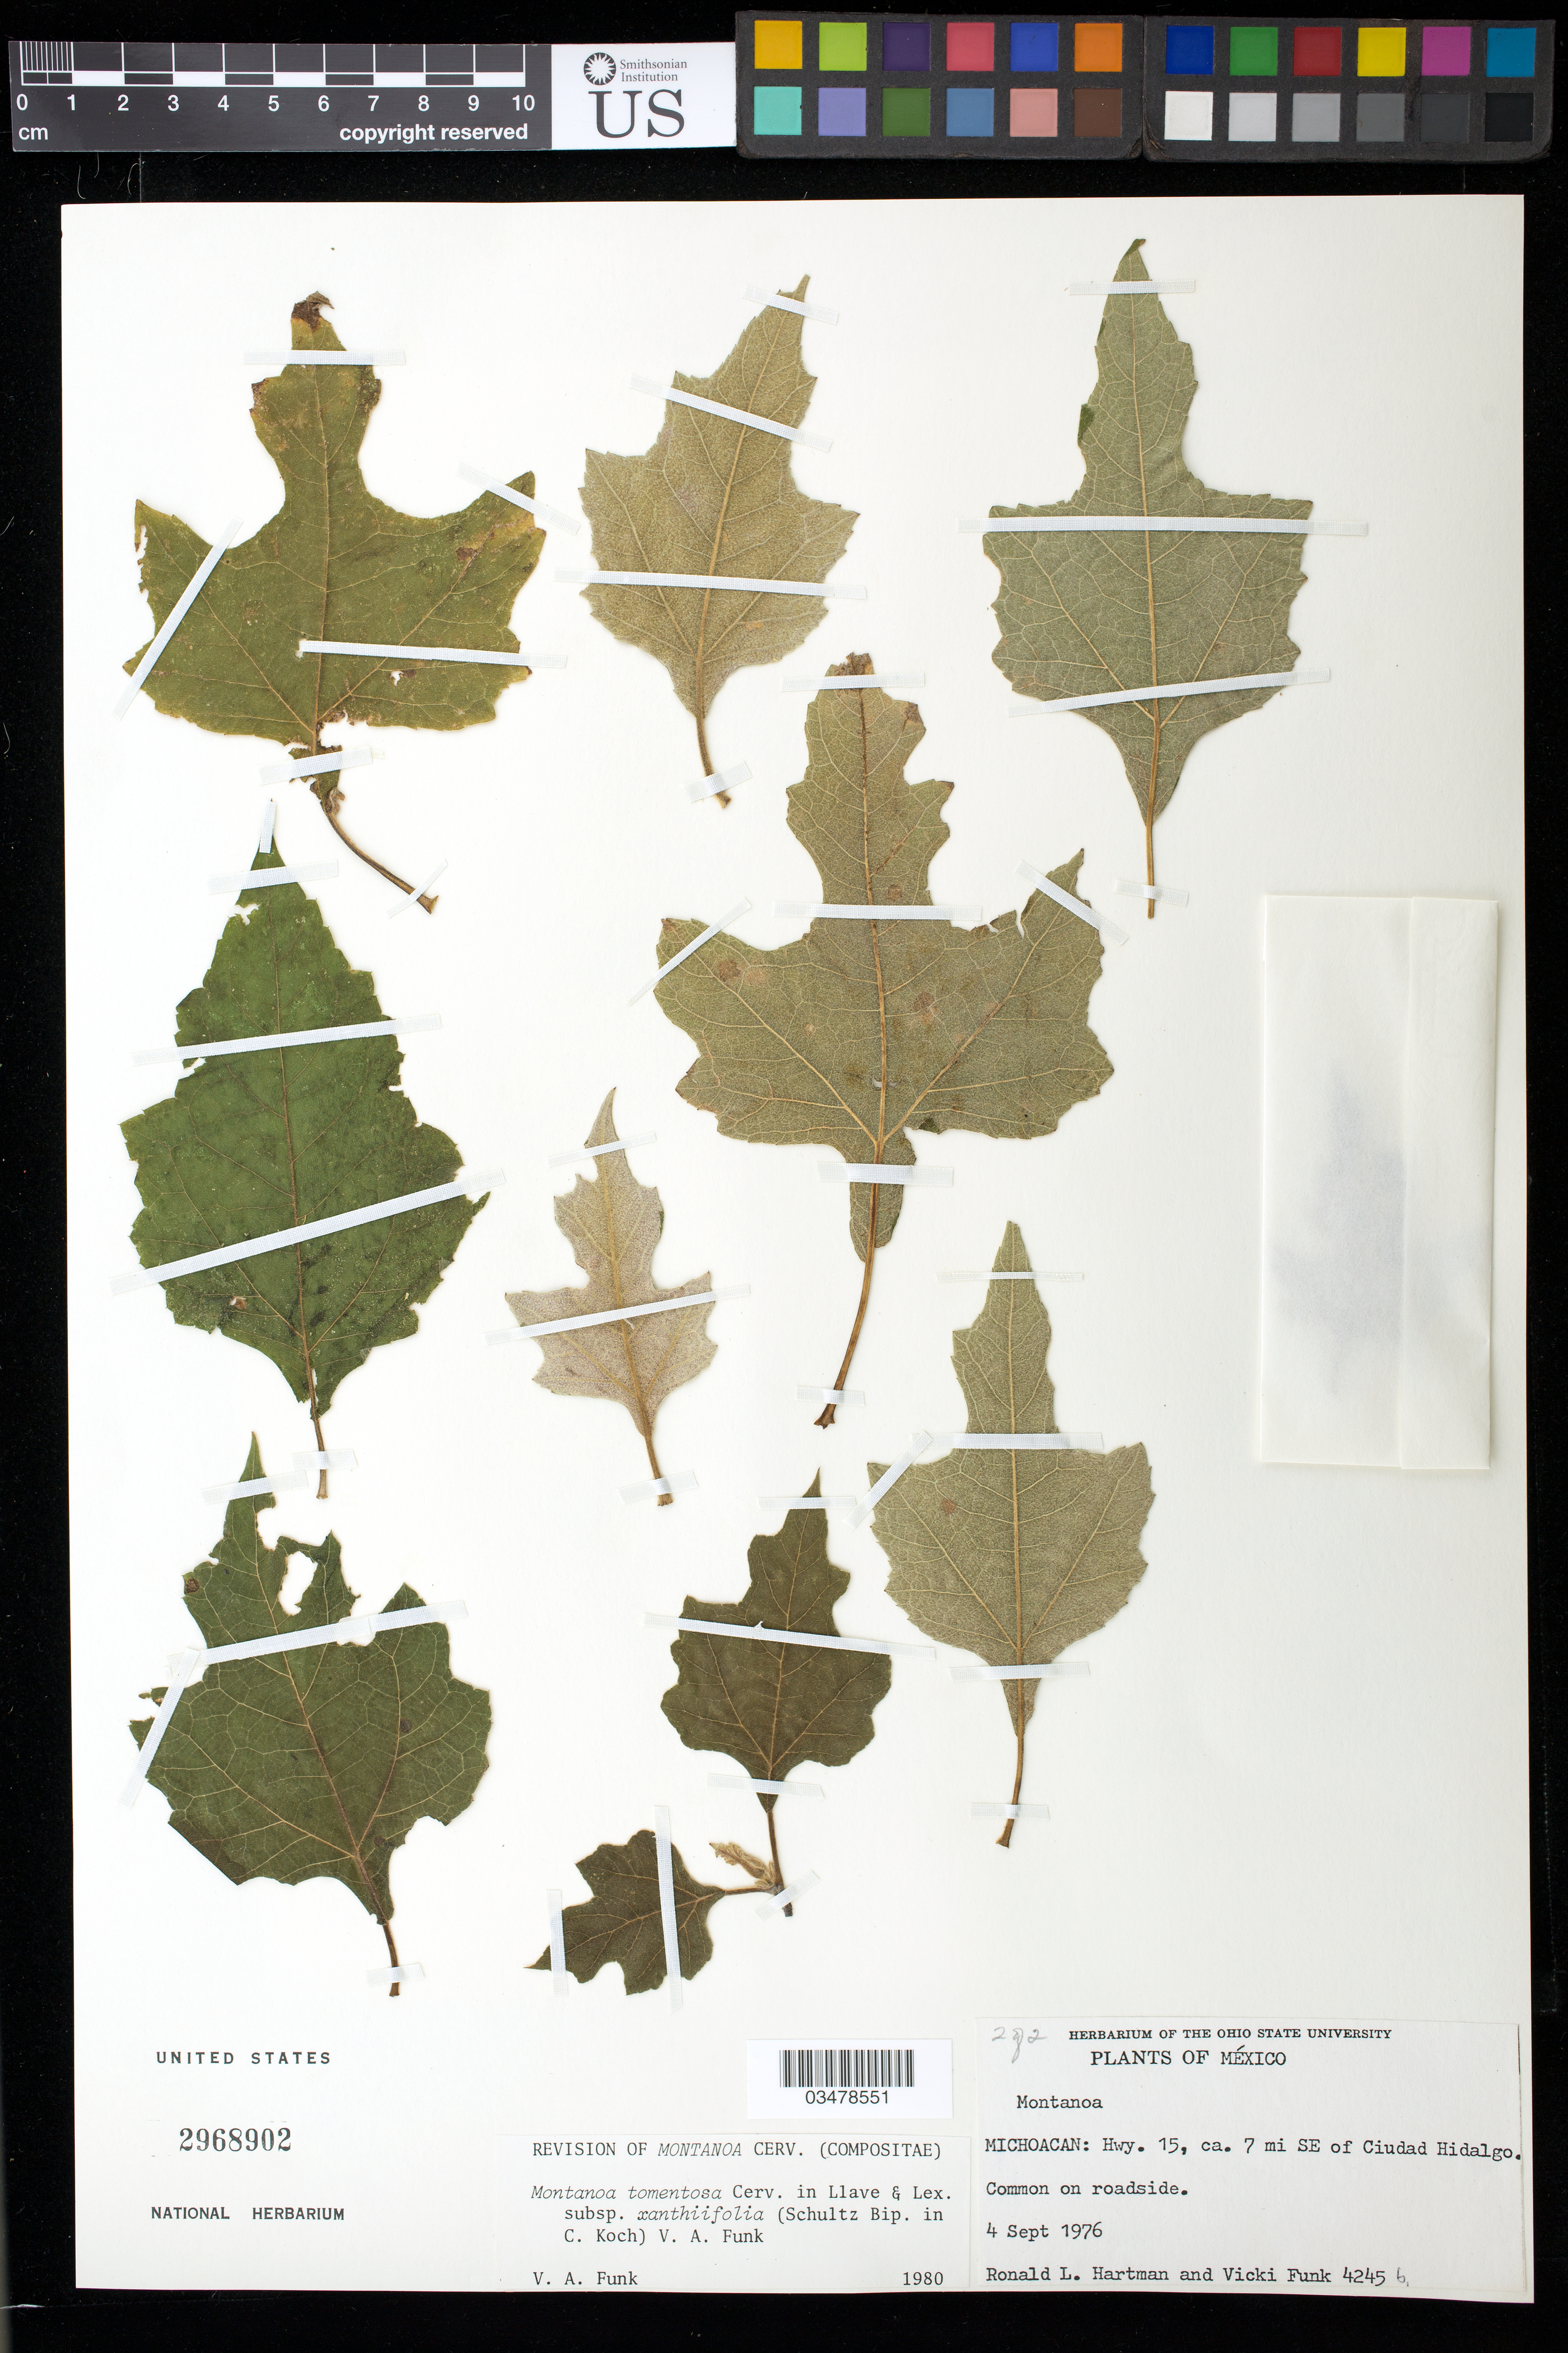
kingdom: Plantae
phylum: Tracheophyta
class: Magnoliopsida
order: Asterales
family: Asteraceae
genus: Montanoa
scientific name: Montanoa tomentosa subsp. xanthiifolia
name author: (Sch. Bip. in C. Koch) V.A. Funk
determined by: Funk, Vicki A., (BOT), Smithsonian Institution - National Museum of Natural History (UNITED STATES)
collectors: R. Hartman & V. Funk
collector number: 4245 b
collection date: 1976-09-04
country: Mexico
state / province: Michoacan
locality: Hwy 15, ca 7 mi SE of Ciudad Hidalgo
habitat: Common on roadside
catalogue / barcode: US 2968902